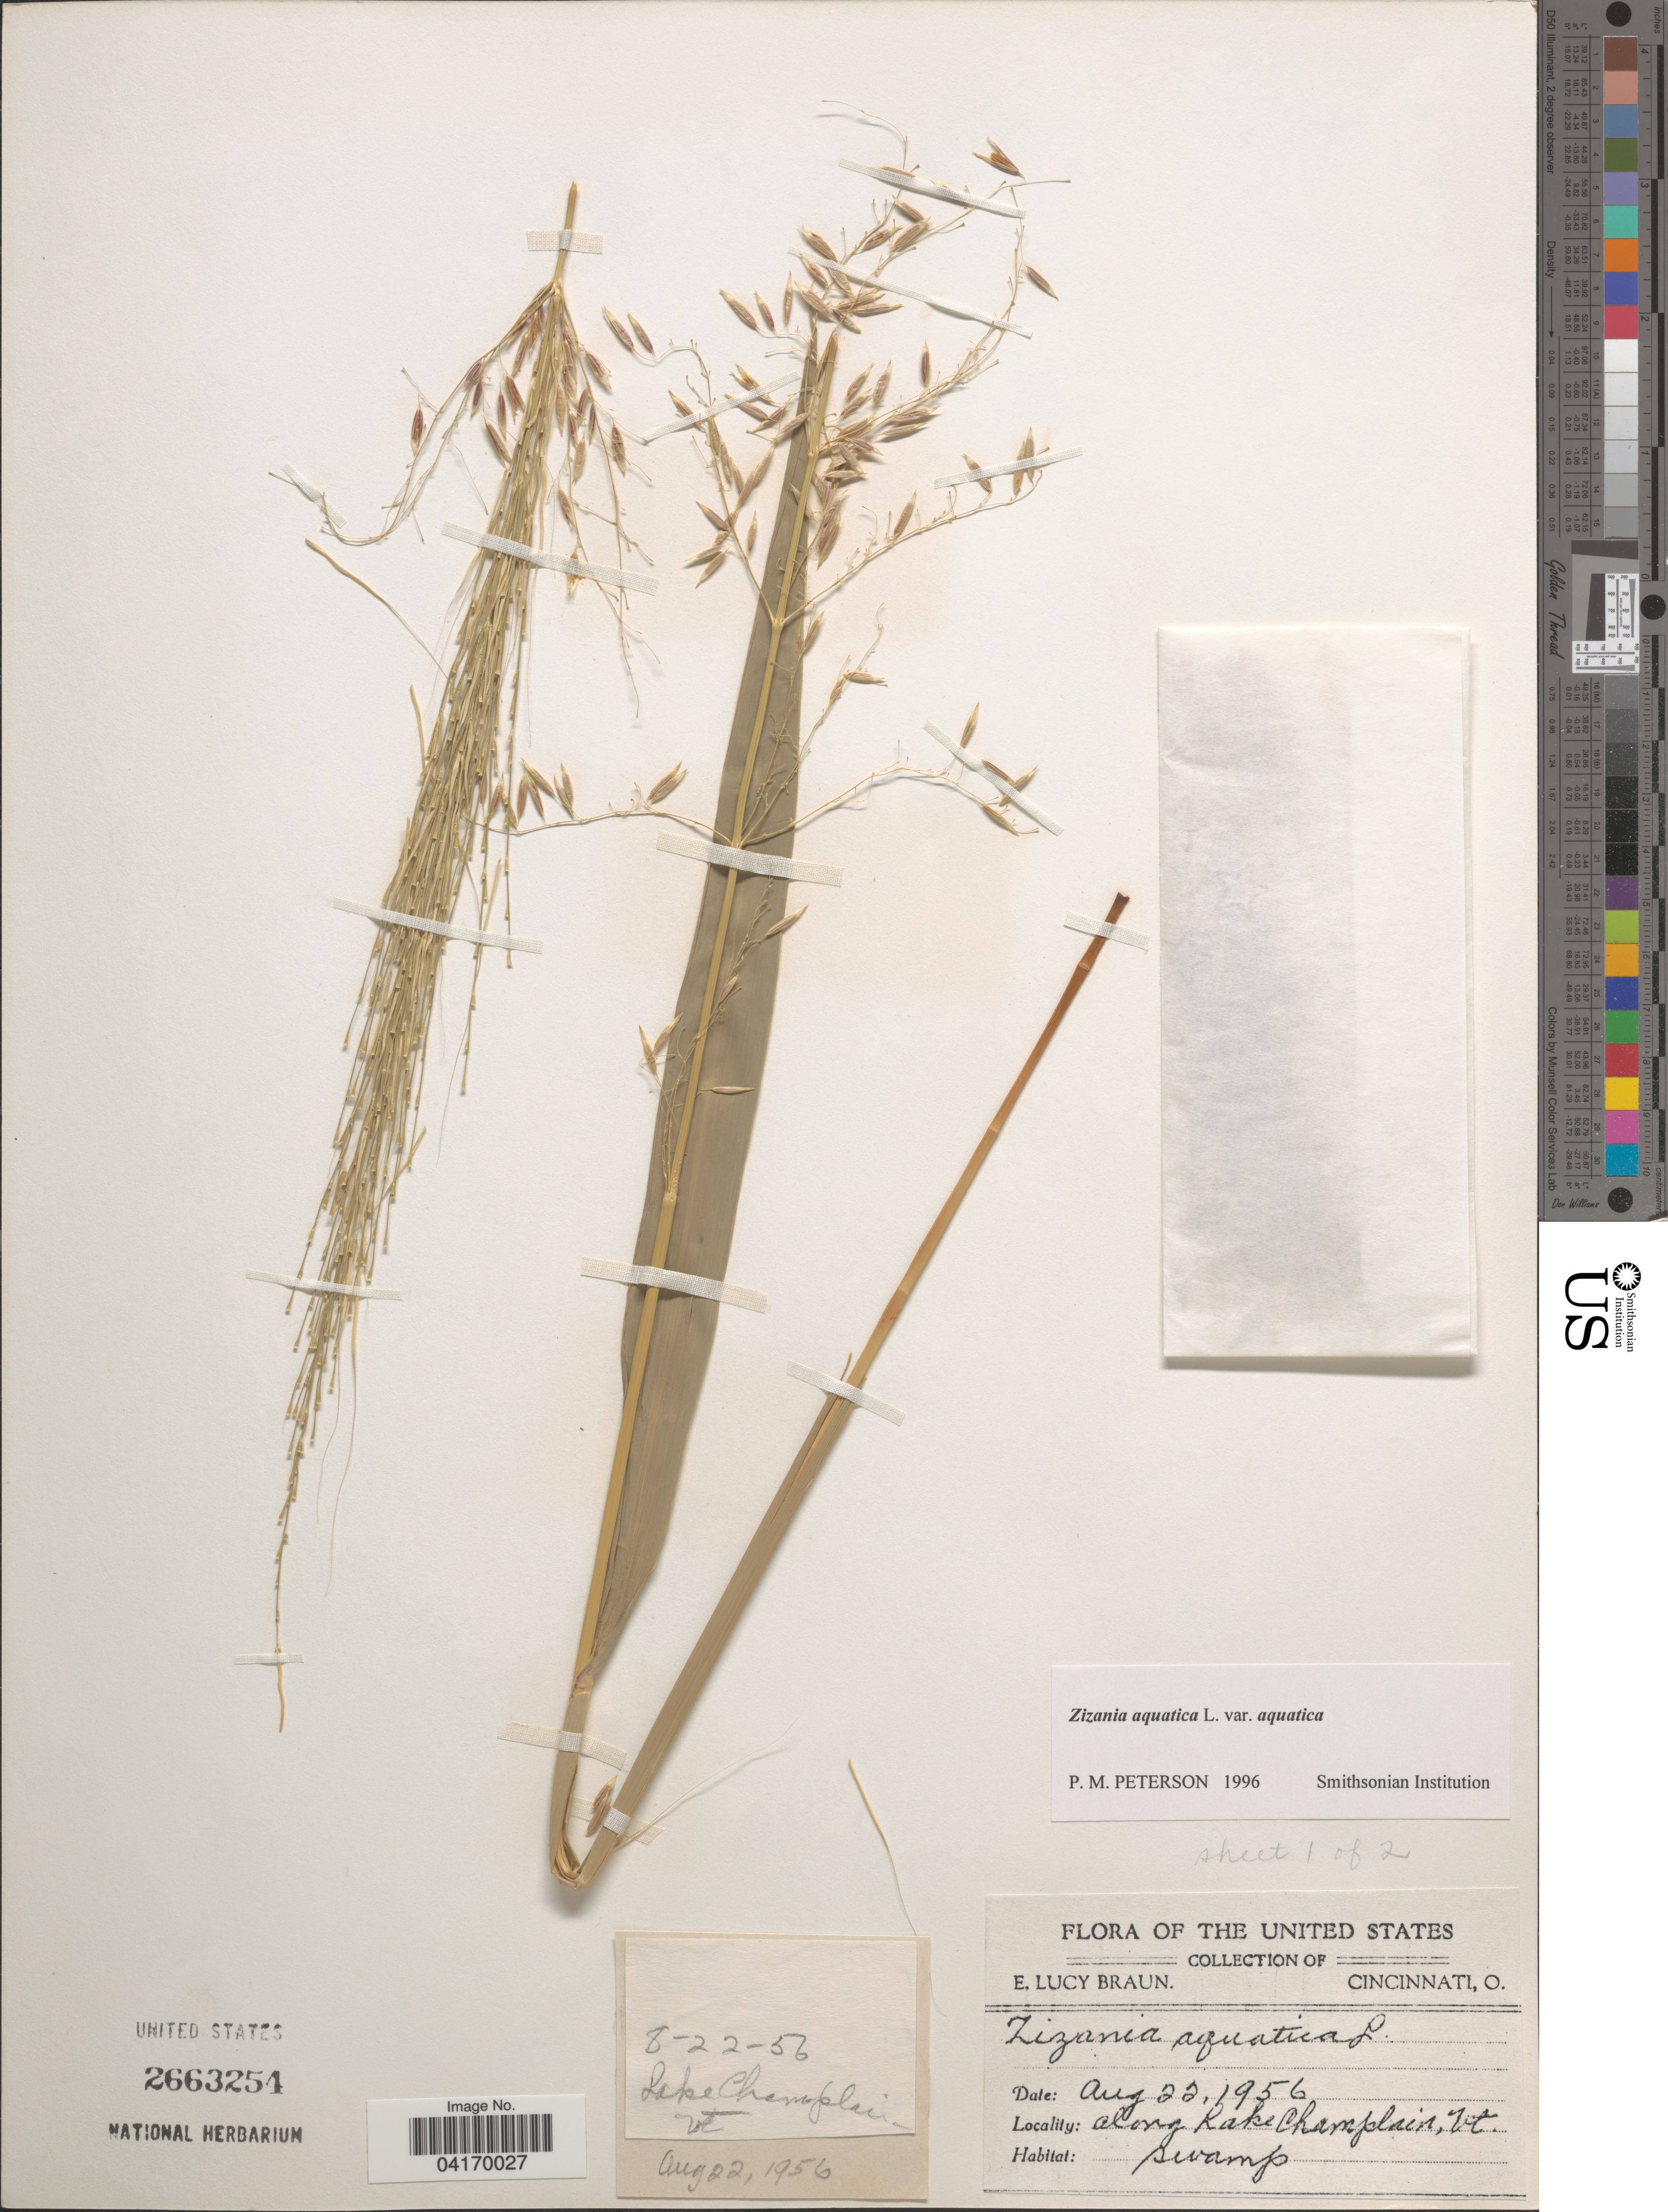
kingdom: Plantae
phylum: Tracheophyta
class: Liliopsida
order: Poales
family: Poaceae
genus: Zizania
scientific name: Zizania aquatica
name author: L.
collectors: E. L. Braun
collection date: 1956-08-22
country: United States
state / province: Vermont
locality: Along Lake Champlain.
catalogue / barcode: US 2663254